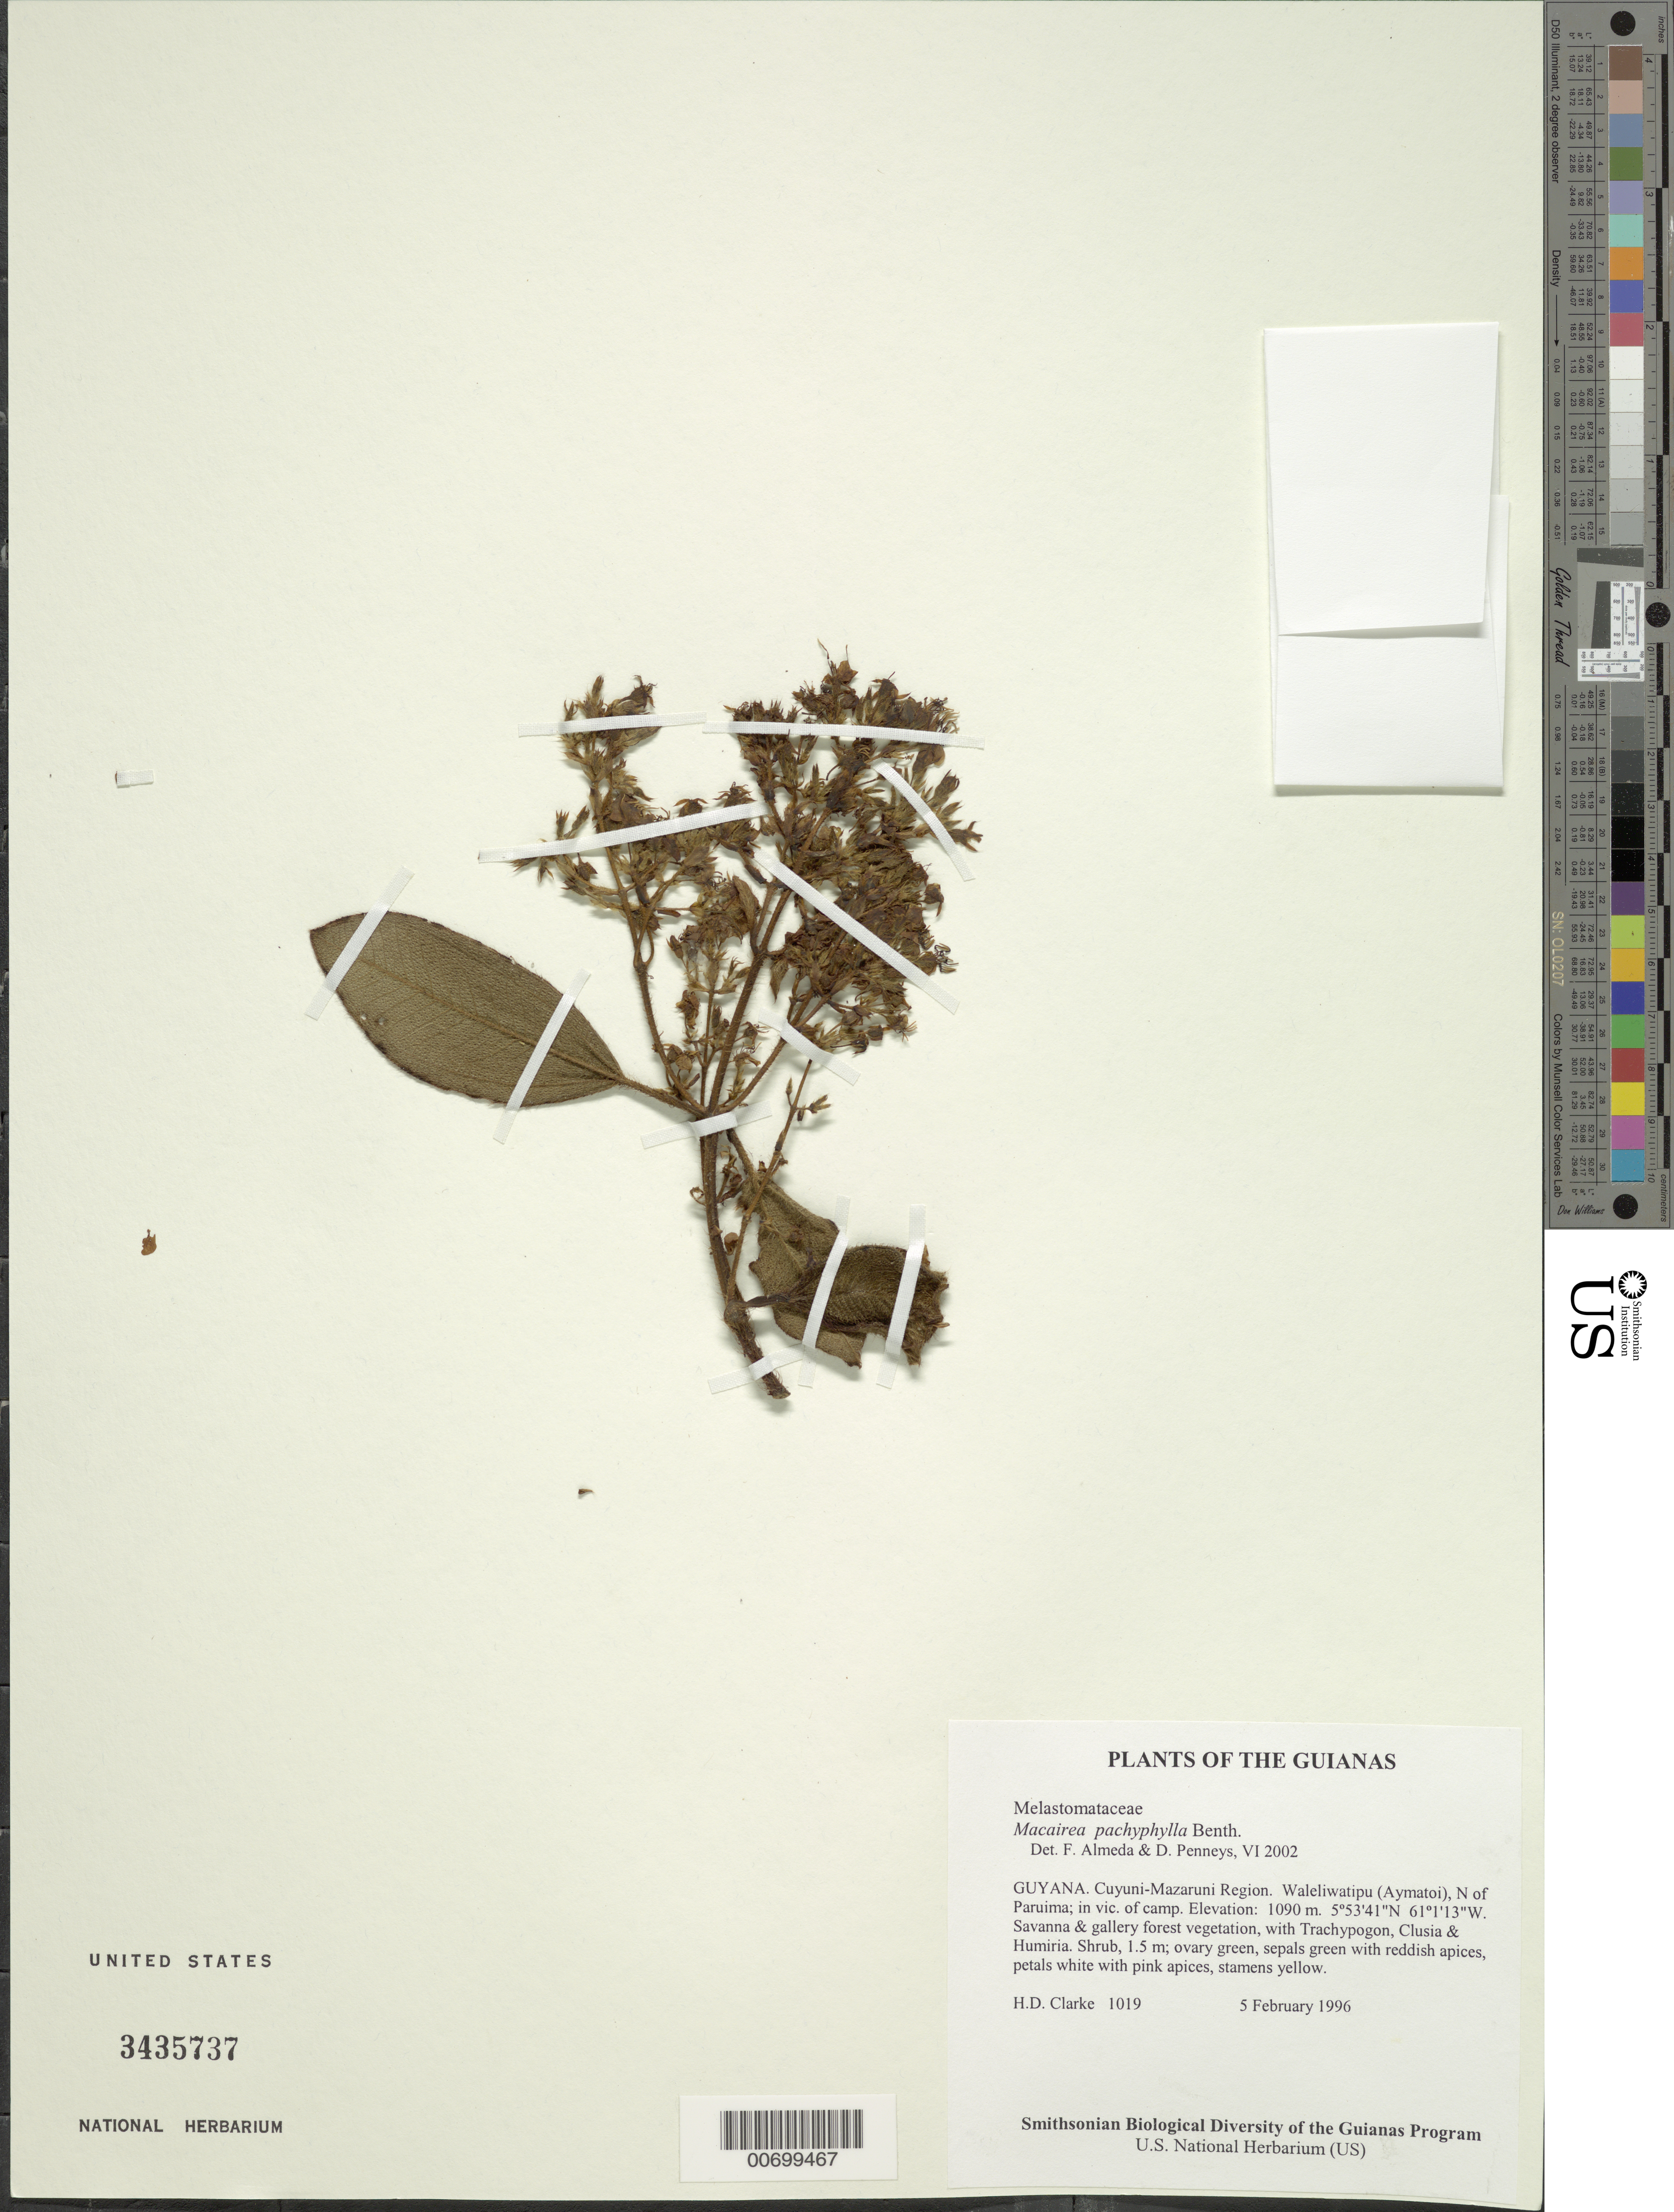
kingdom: Plantae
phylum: Tracheophyta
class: Magnoliopsida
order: Myrtales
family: Melastomataceae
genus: Macairea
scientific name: Macairea pachyphylla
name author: Benth.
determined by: Almeda, F.; Penneys, D. S.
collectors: H. D. Clarke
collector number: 1019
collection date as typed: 5 February 1996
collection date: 1996-02-05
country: Guyana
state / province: Cuyuni-Mazaruni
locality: Waleliwatipu (Aymatoi), N of Paruima; in vic. of camp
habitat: Savanna & gallery forest vegetation, with Trachypogon, Clusia & Humiria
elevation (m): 1090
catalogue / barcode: US 3435737